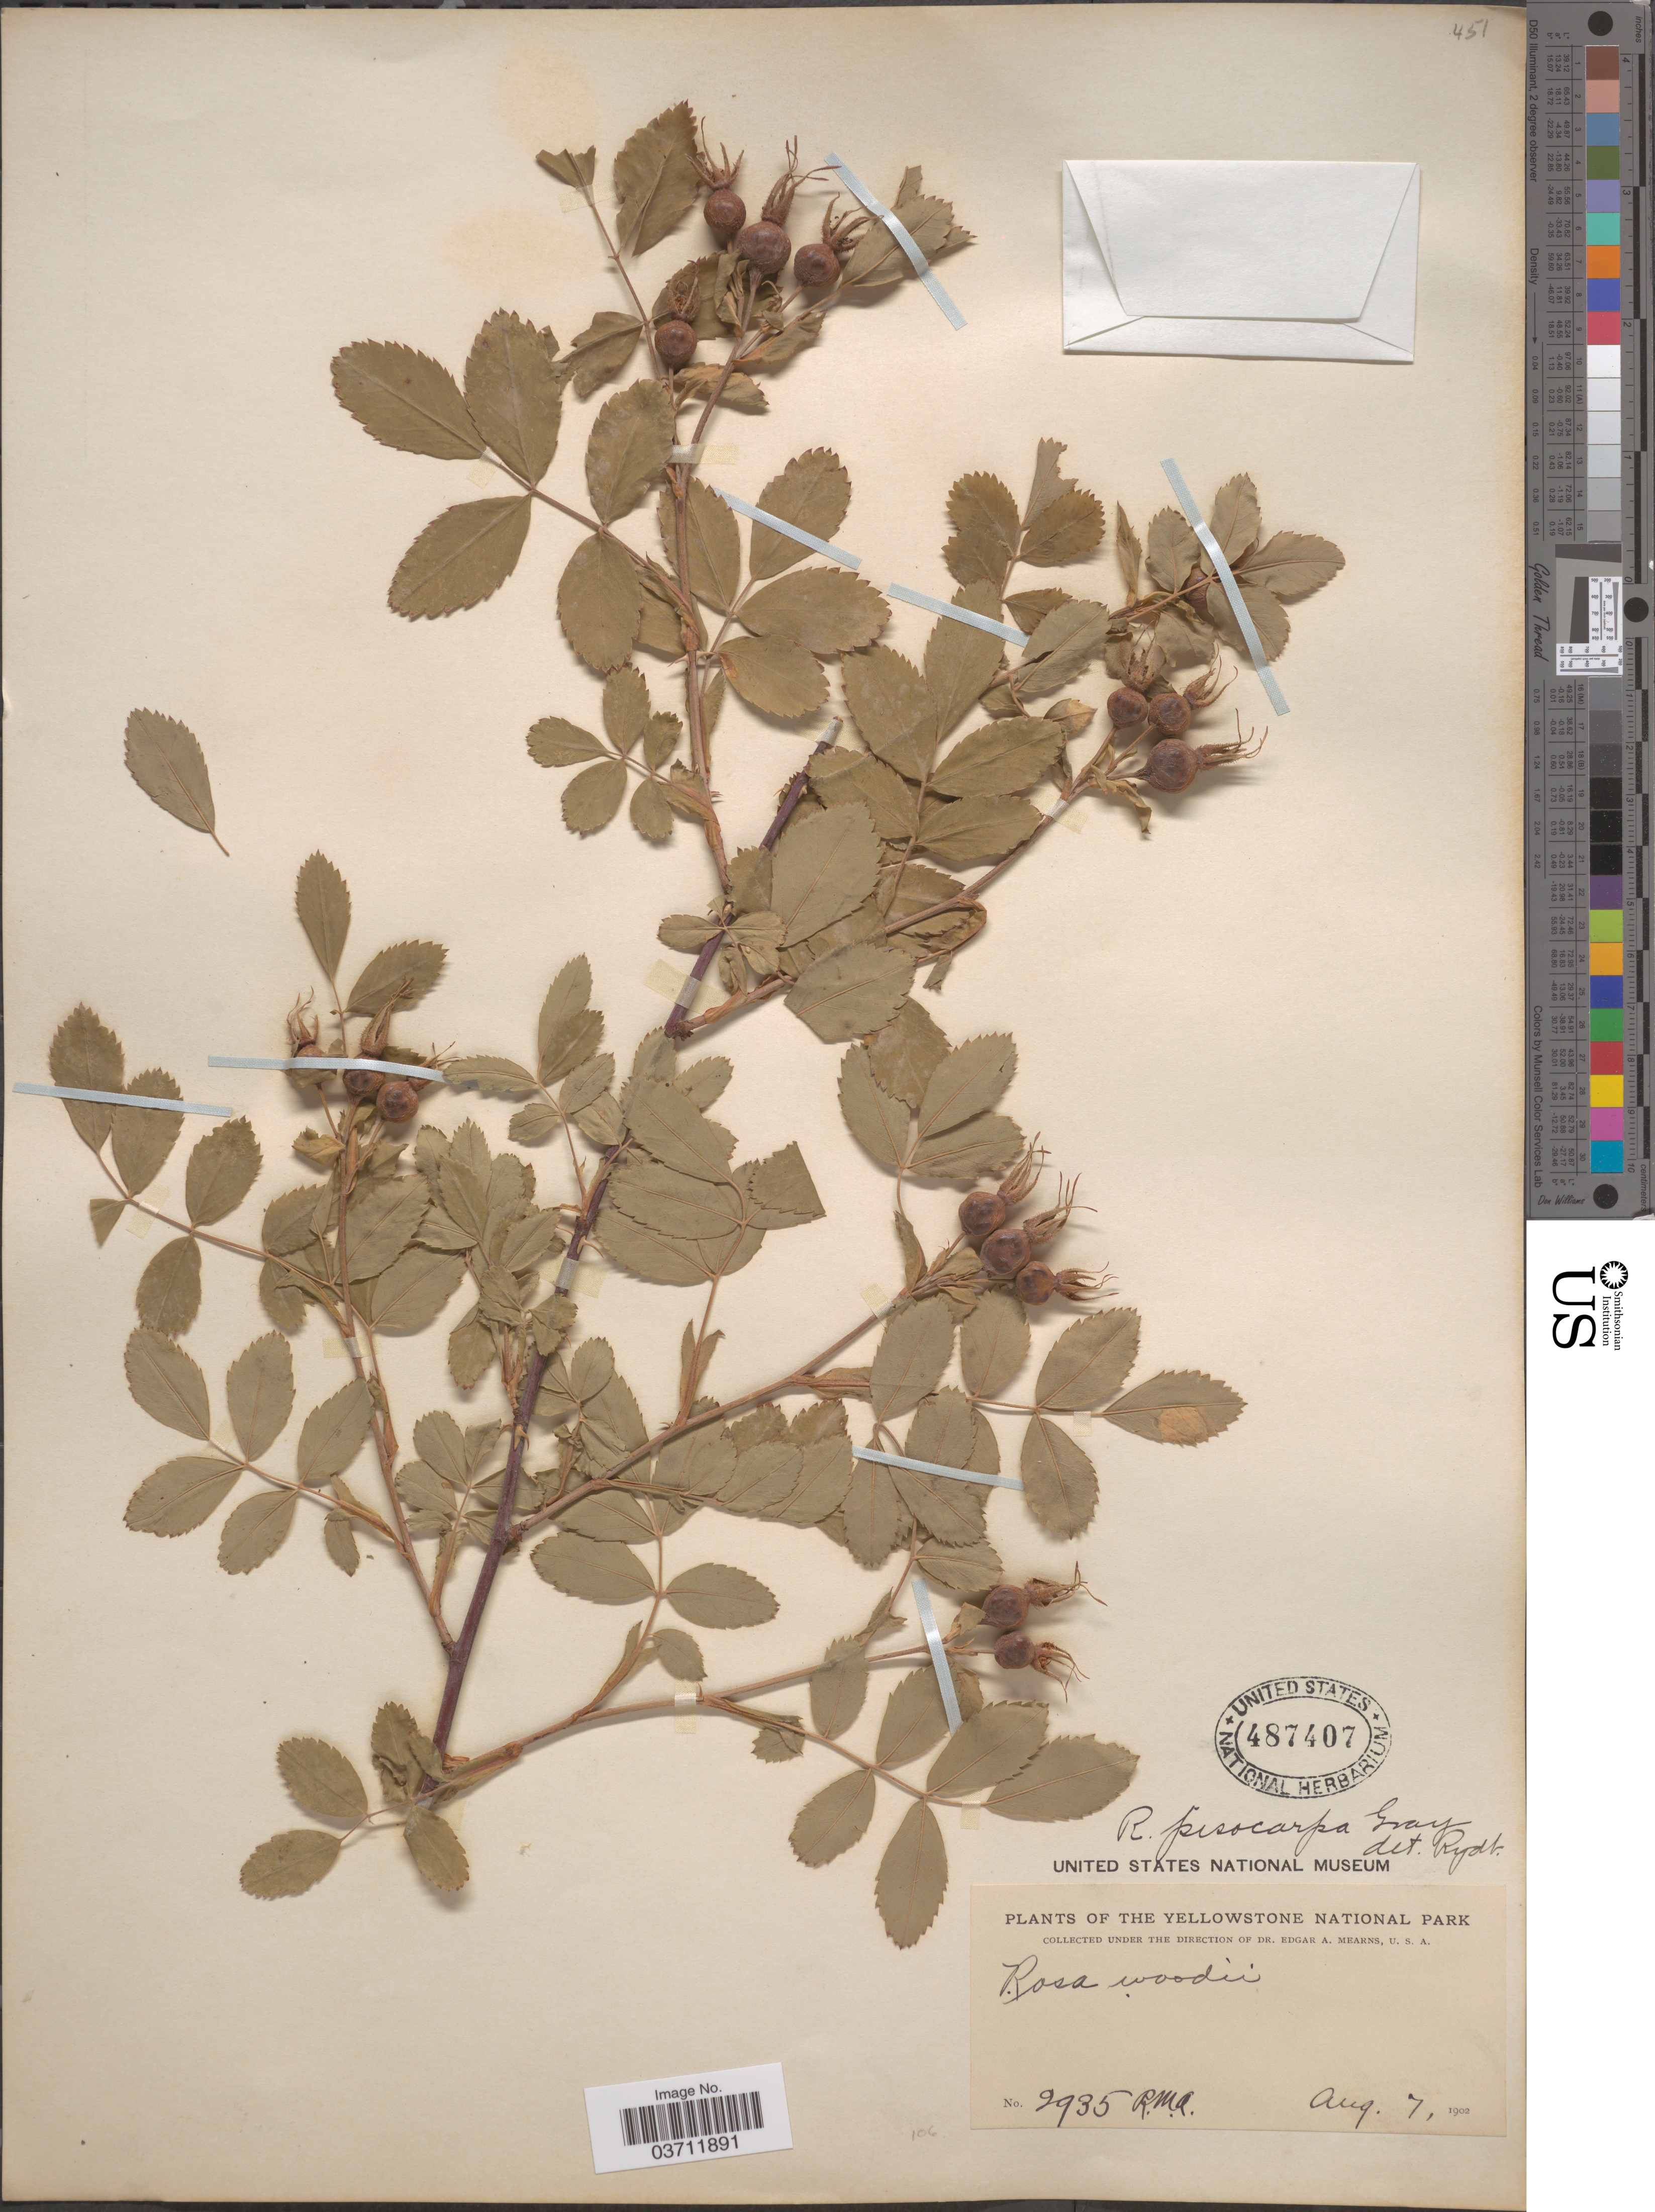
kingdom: Plantae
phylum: Tracheophyta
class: Magnoliopsida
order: Rosales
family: Rosaceae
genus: Rosa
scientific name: Rosa pisocarpa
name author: A. Gray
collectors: E. A. Mearns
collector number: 2935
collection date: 1902-08-07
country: United States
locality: Yellowstone National Park.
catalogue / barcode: US 487407